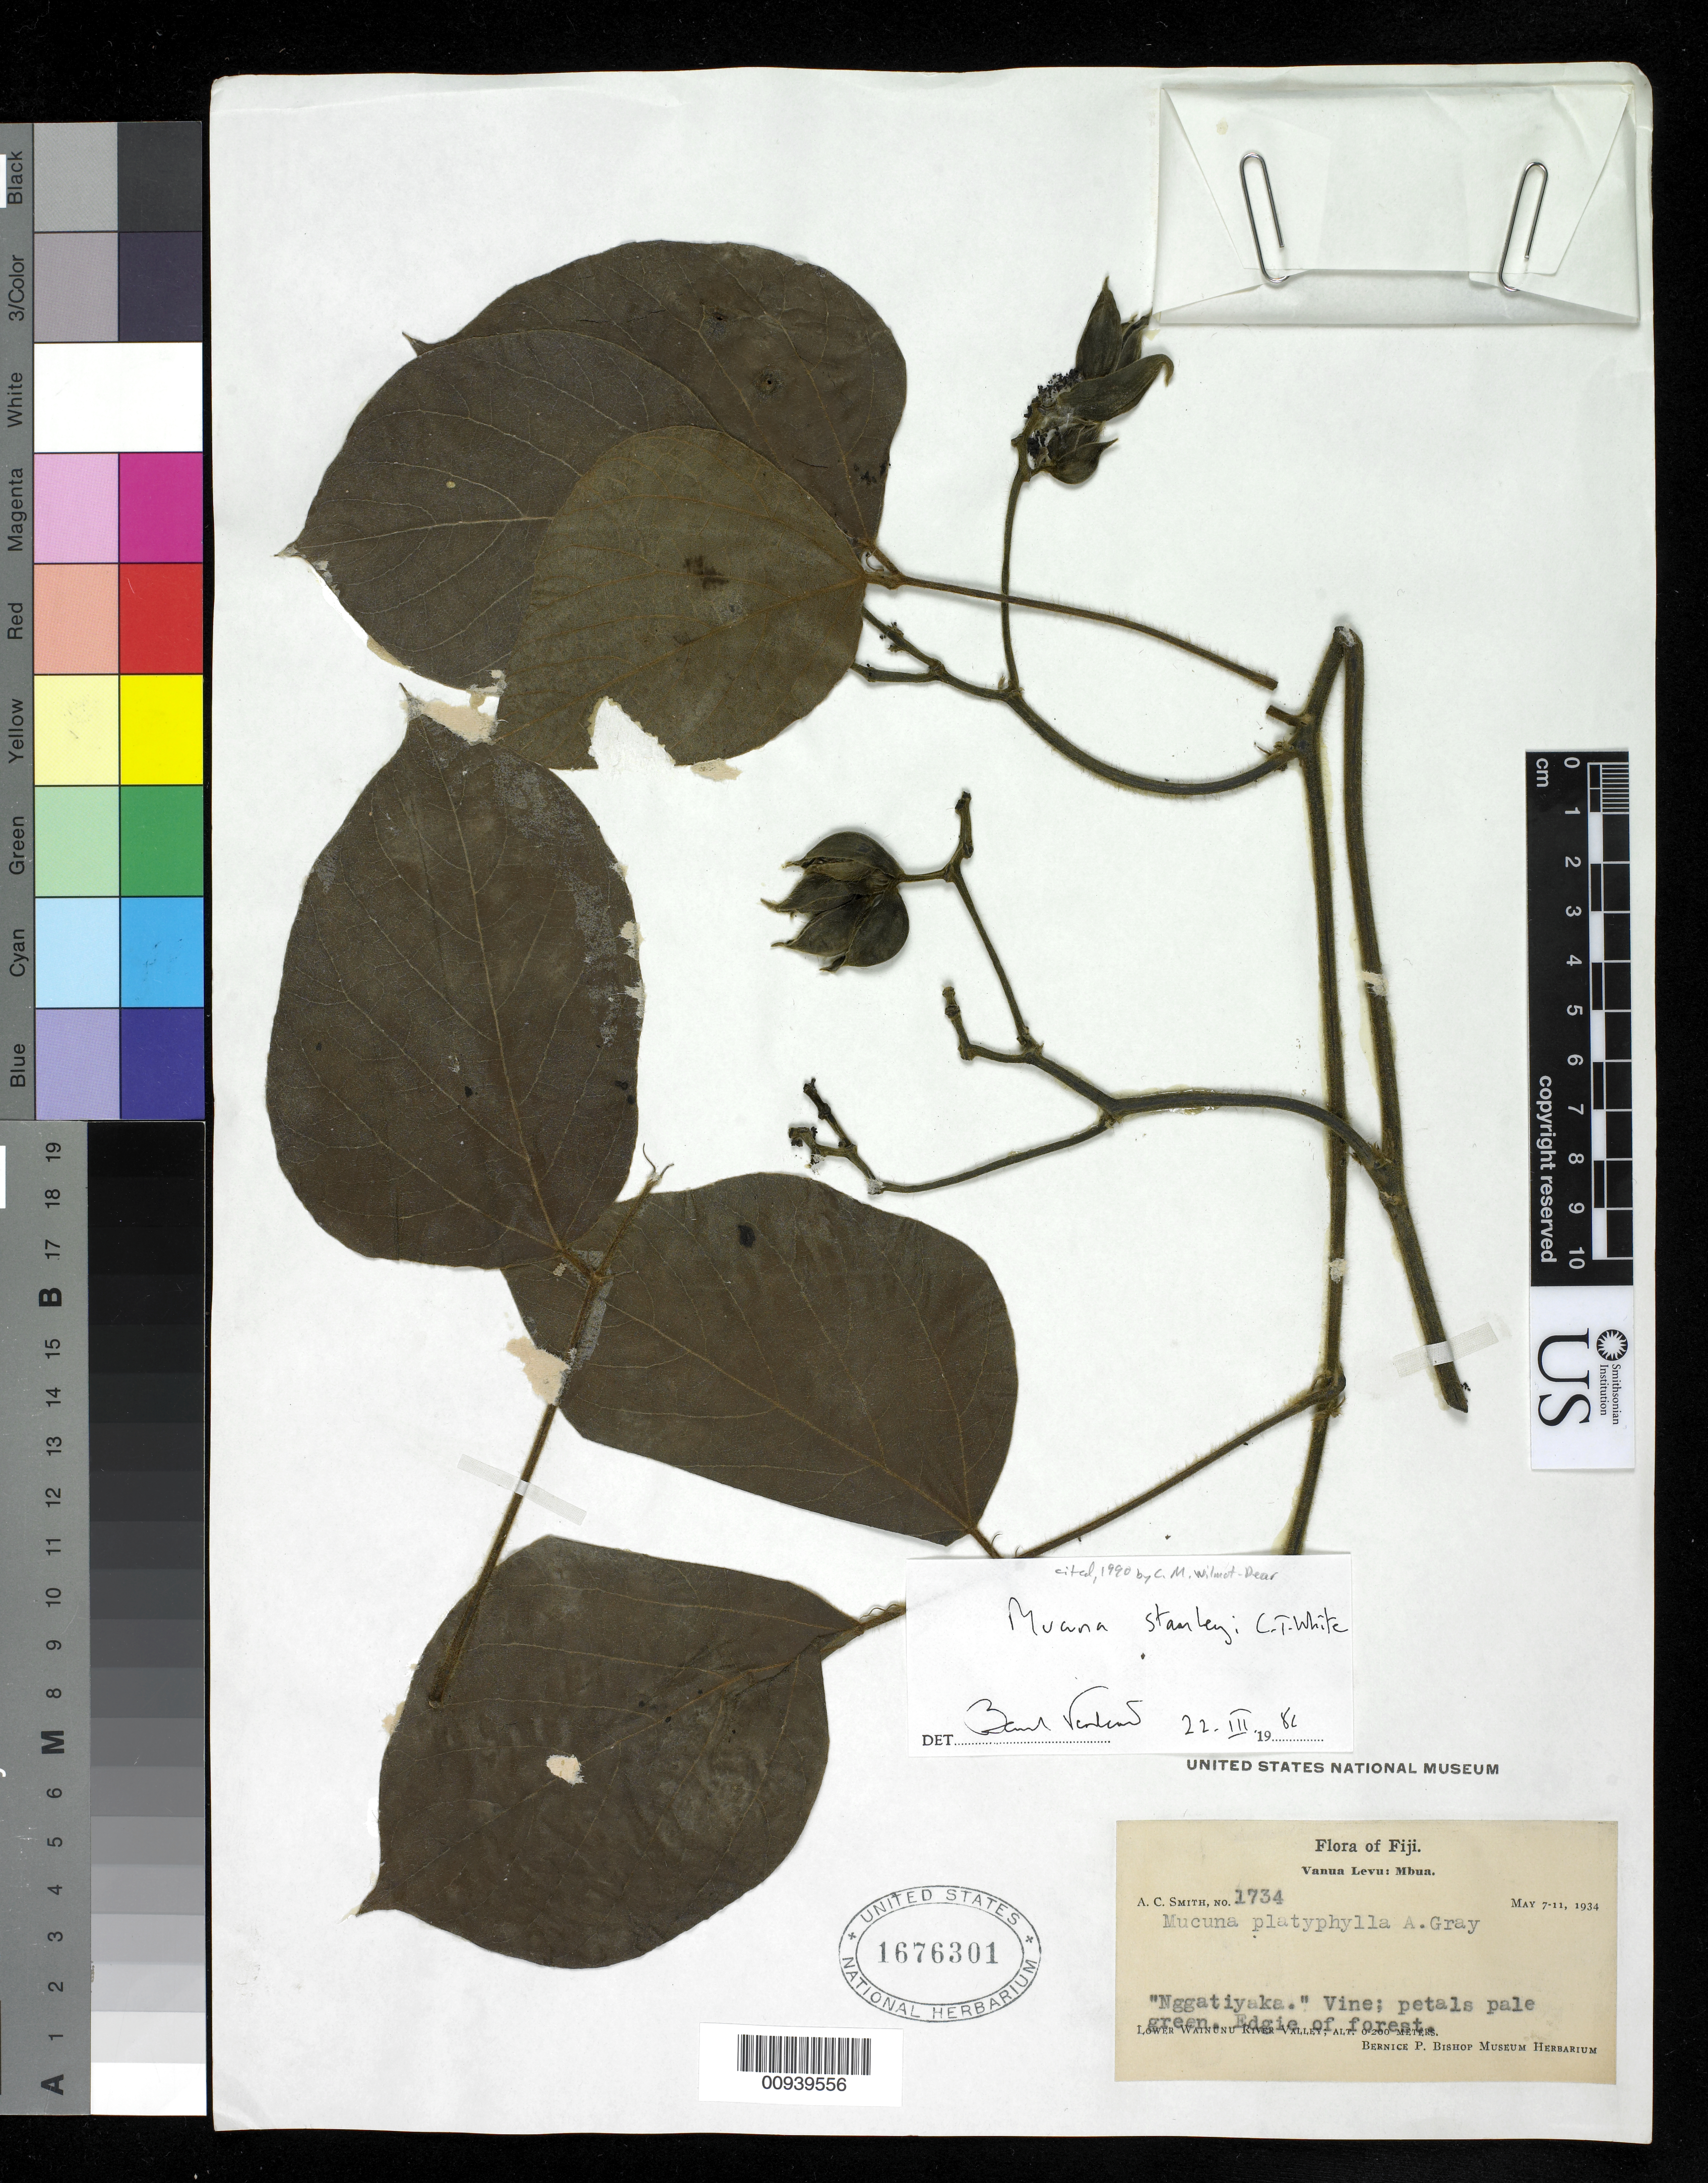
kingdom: Plantae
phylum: Tracheophyta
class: Magnoliopsida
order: Fabales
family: Fabaceae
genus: Mucuna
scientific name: Mucuna stanleyi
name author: C.T. White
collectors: C. A. Smith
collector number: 1734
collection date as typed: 07 May 1934 to 11 May 1934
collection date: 1934-05-07/1934-05-11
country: Fiji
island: Vanua Levu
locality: Mbua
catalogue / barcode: US 1676301